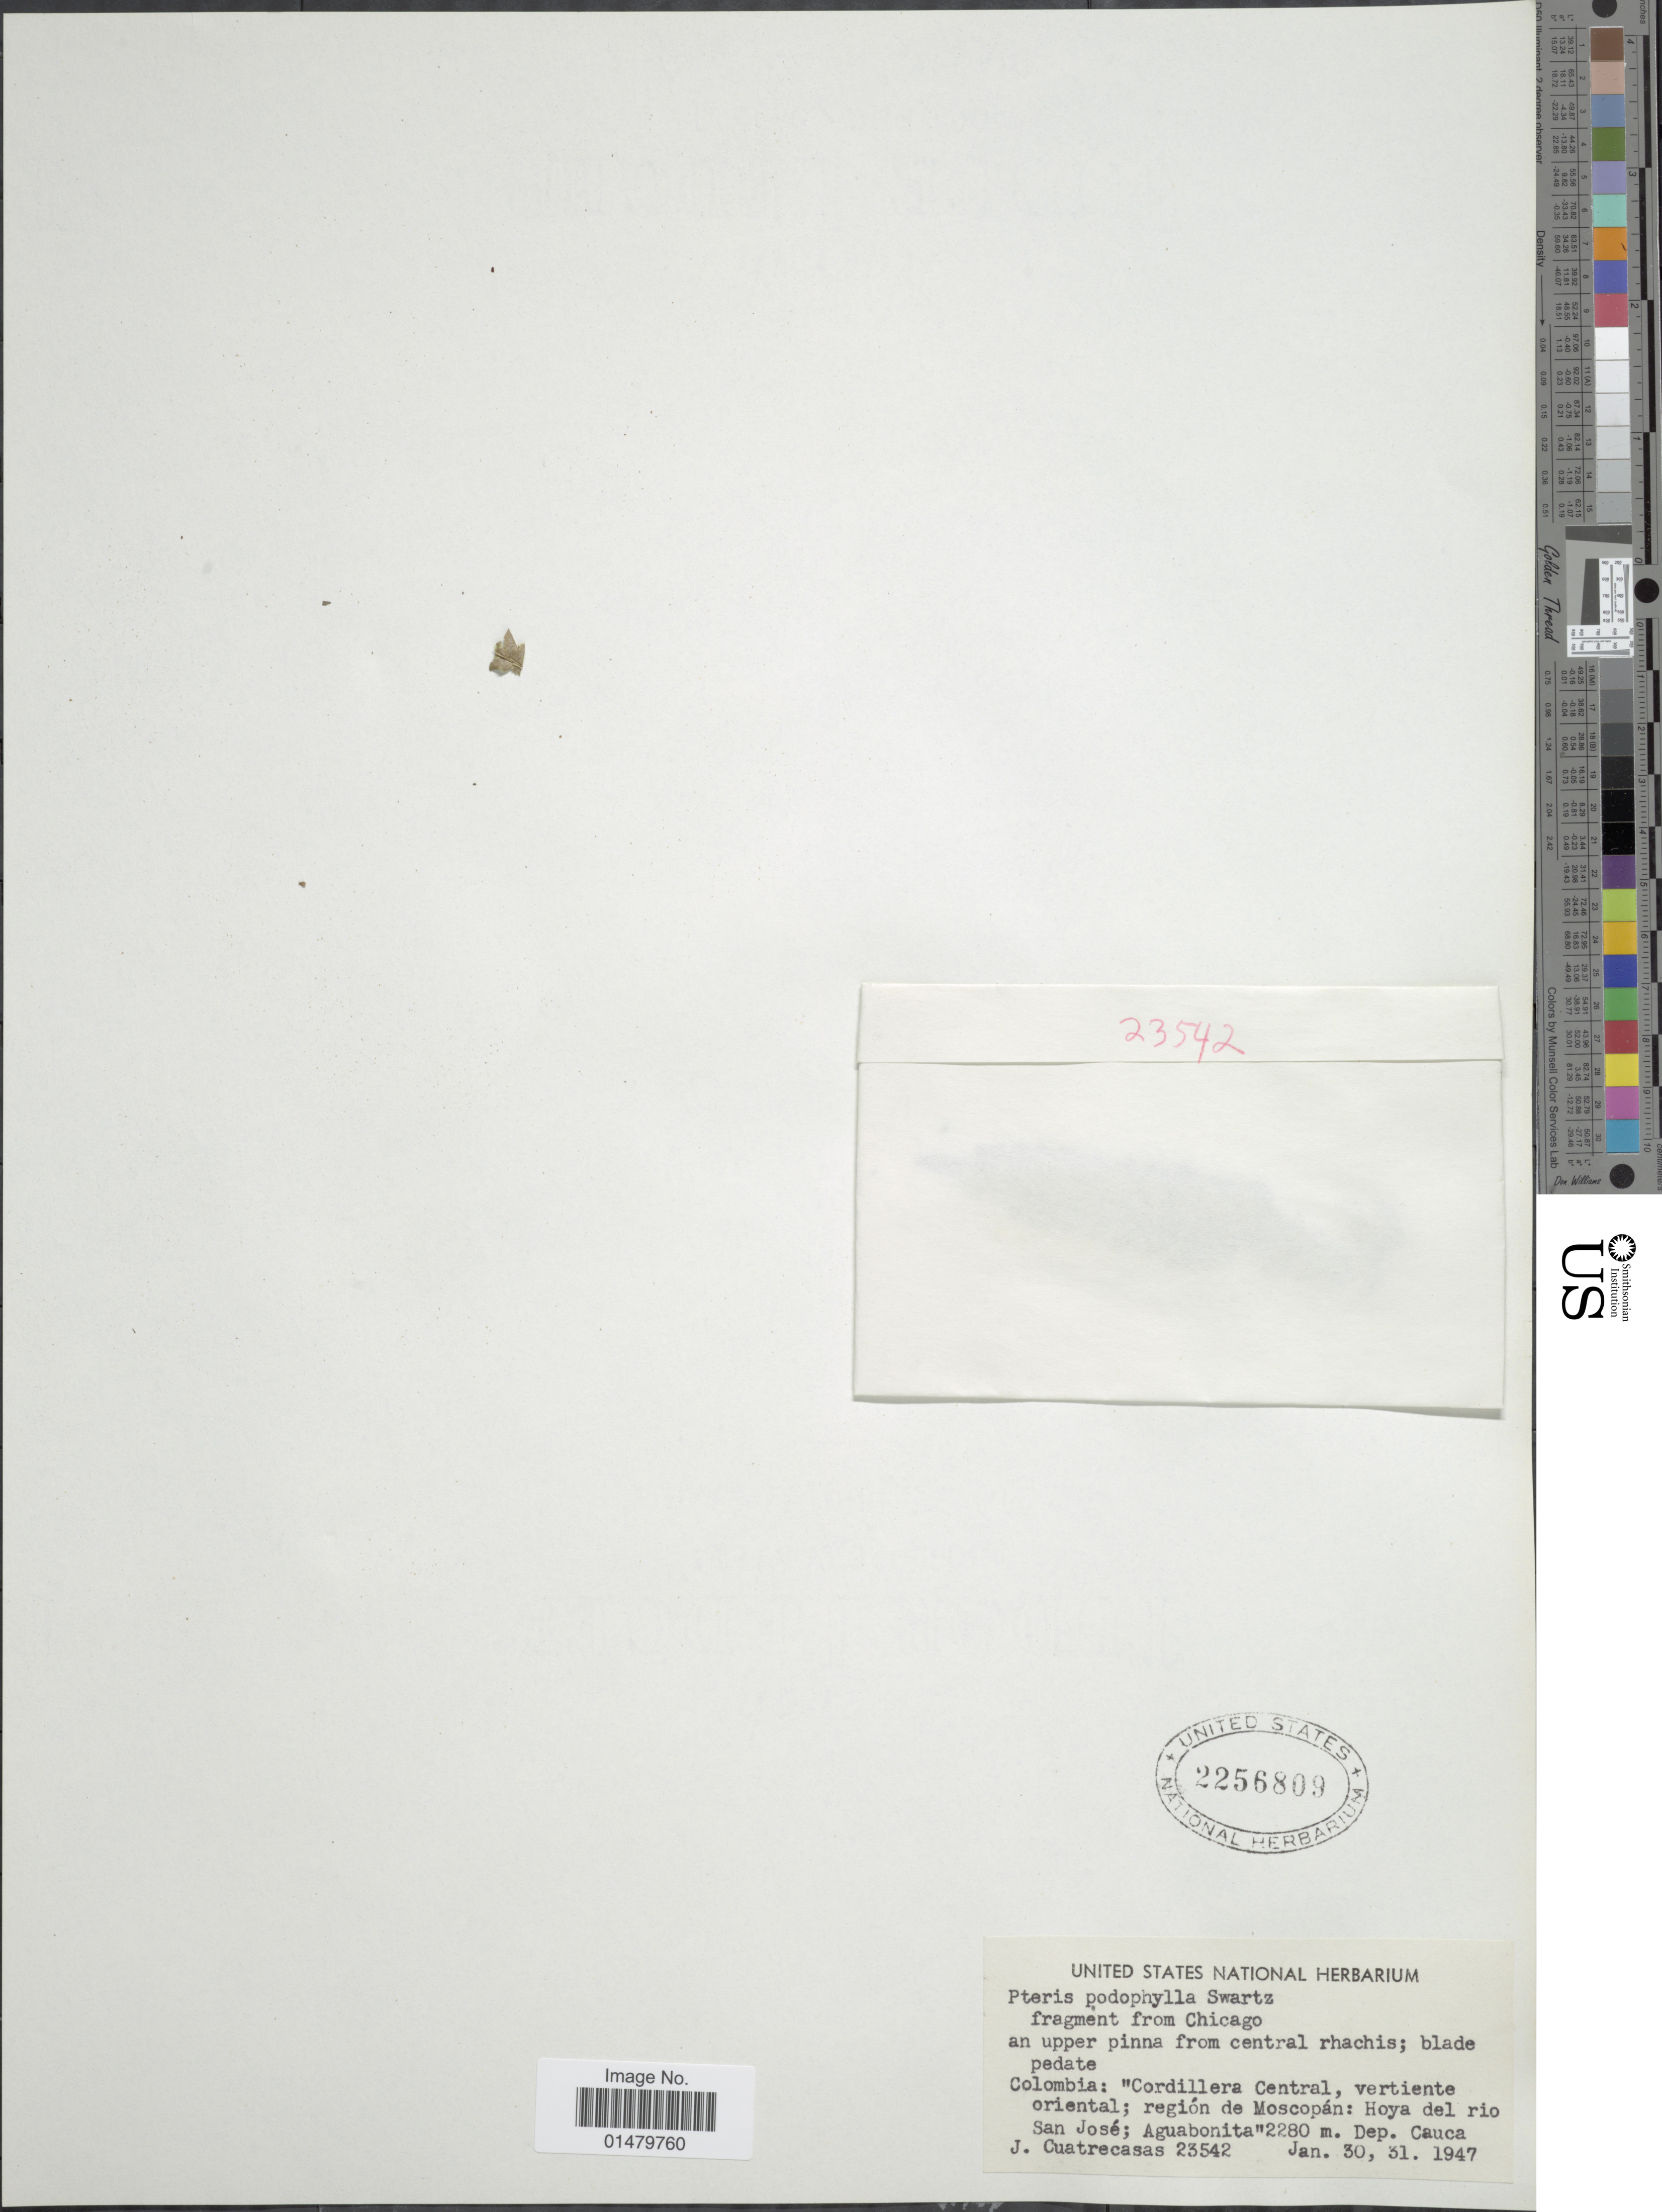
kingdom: Plantae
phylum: Tracheophyta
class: Polypodiopsida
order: Polypodiales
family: Pteridaceae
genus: Pteris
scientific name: Pteris podophylla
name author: Sw.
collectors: J. Cuatrecasas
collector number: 23542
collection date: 1947-01-30/1947-01-31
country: Colombia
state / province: Cauca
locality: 'Cordillera Central, vertiente oriental; region de Moscopan: Hoya del rio San Jose; Aguabonita. Dep. Cauca.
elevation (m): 2280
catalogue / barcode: US 2256809